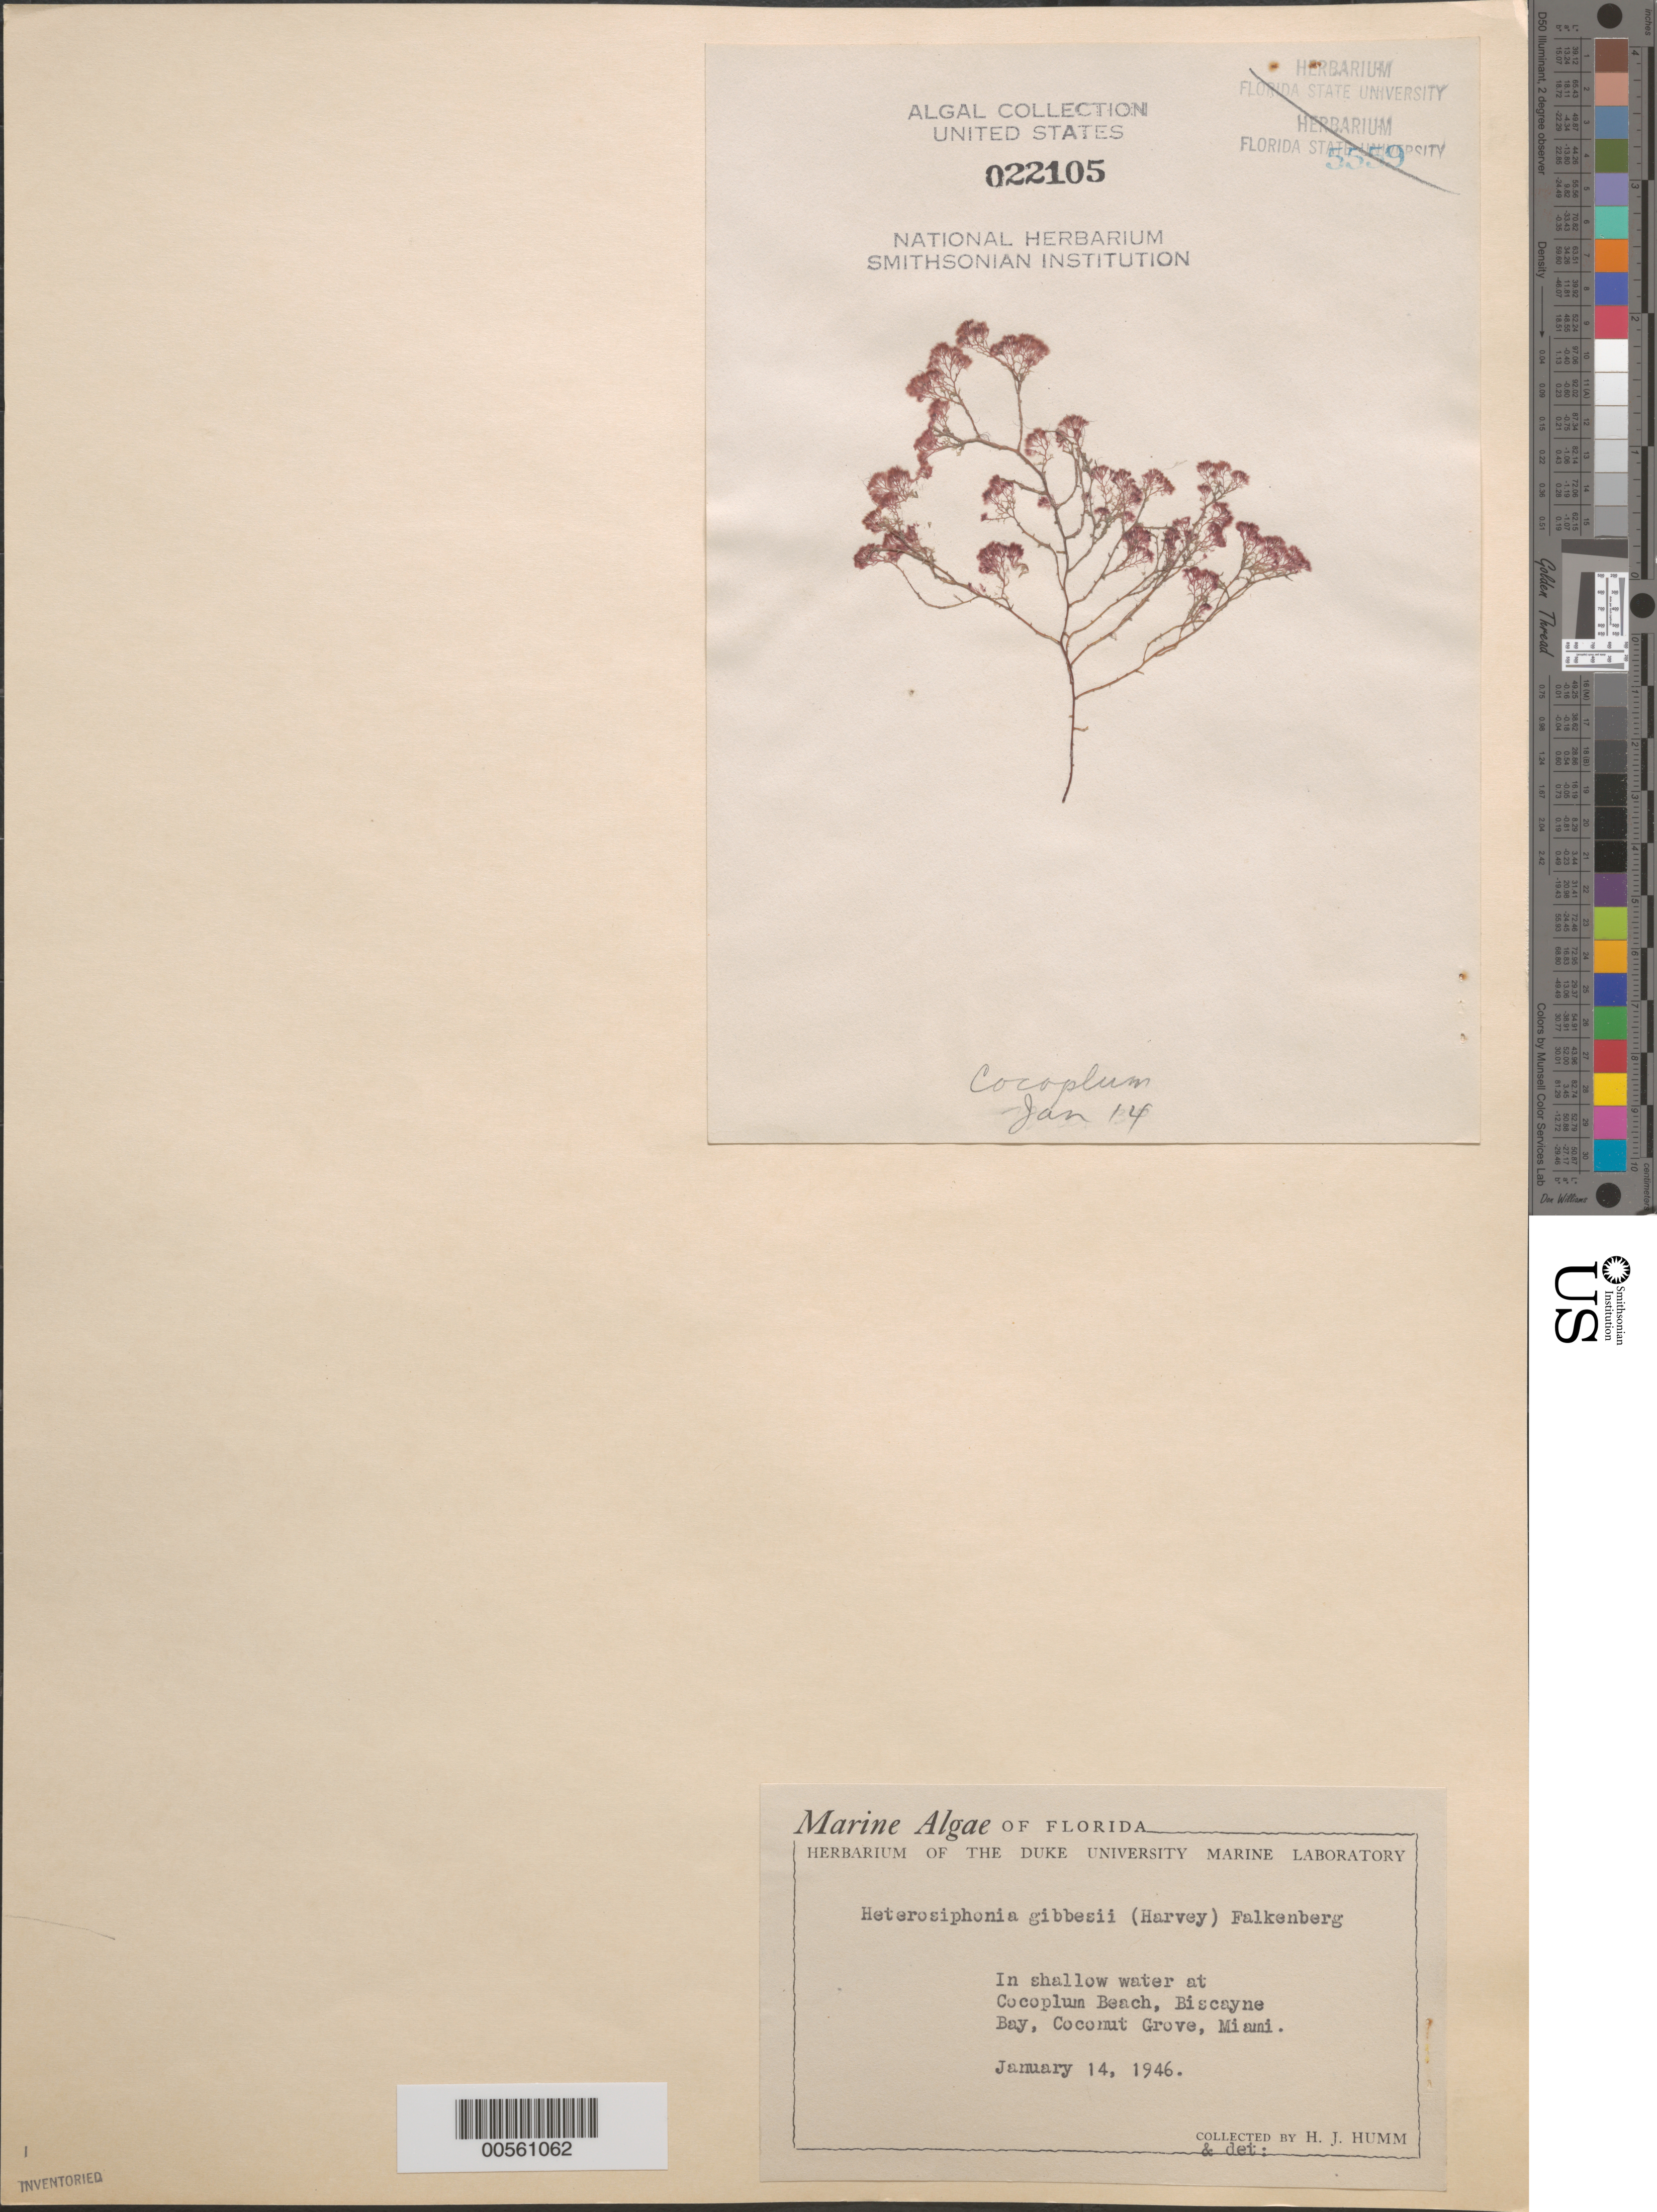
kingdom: Plantae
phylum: Rhodophyta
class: Florideophyceae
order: Ceramiales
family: Dasyaceae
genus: Heterosiphonia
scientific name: Heterosiphonia gibbesii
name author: (Harv.)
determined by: Humm, Harold J.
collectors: H. J. Humm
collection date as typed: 14 Jan 1946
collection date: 1946-01-14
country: United States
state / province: Florida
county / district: Miami-Dade County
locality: Cocoplum Beach, Coconut Grove, Miami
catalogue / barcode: US 22105